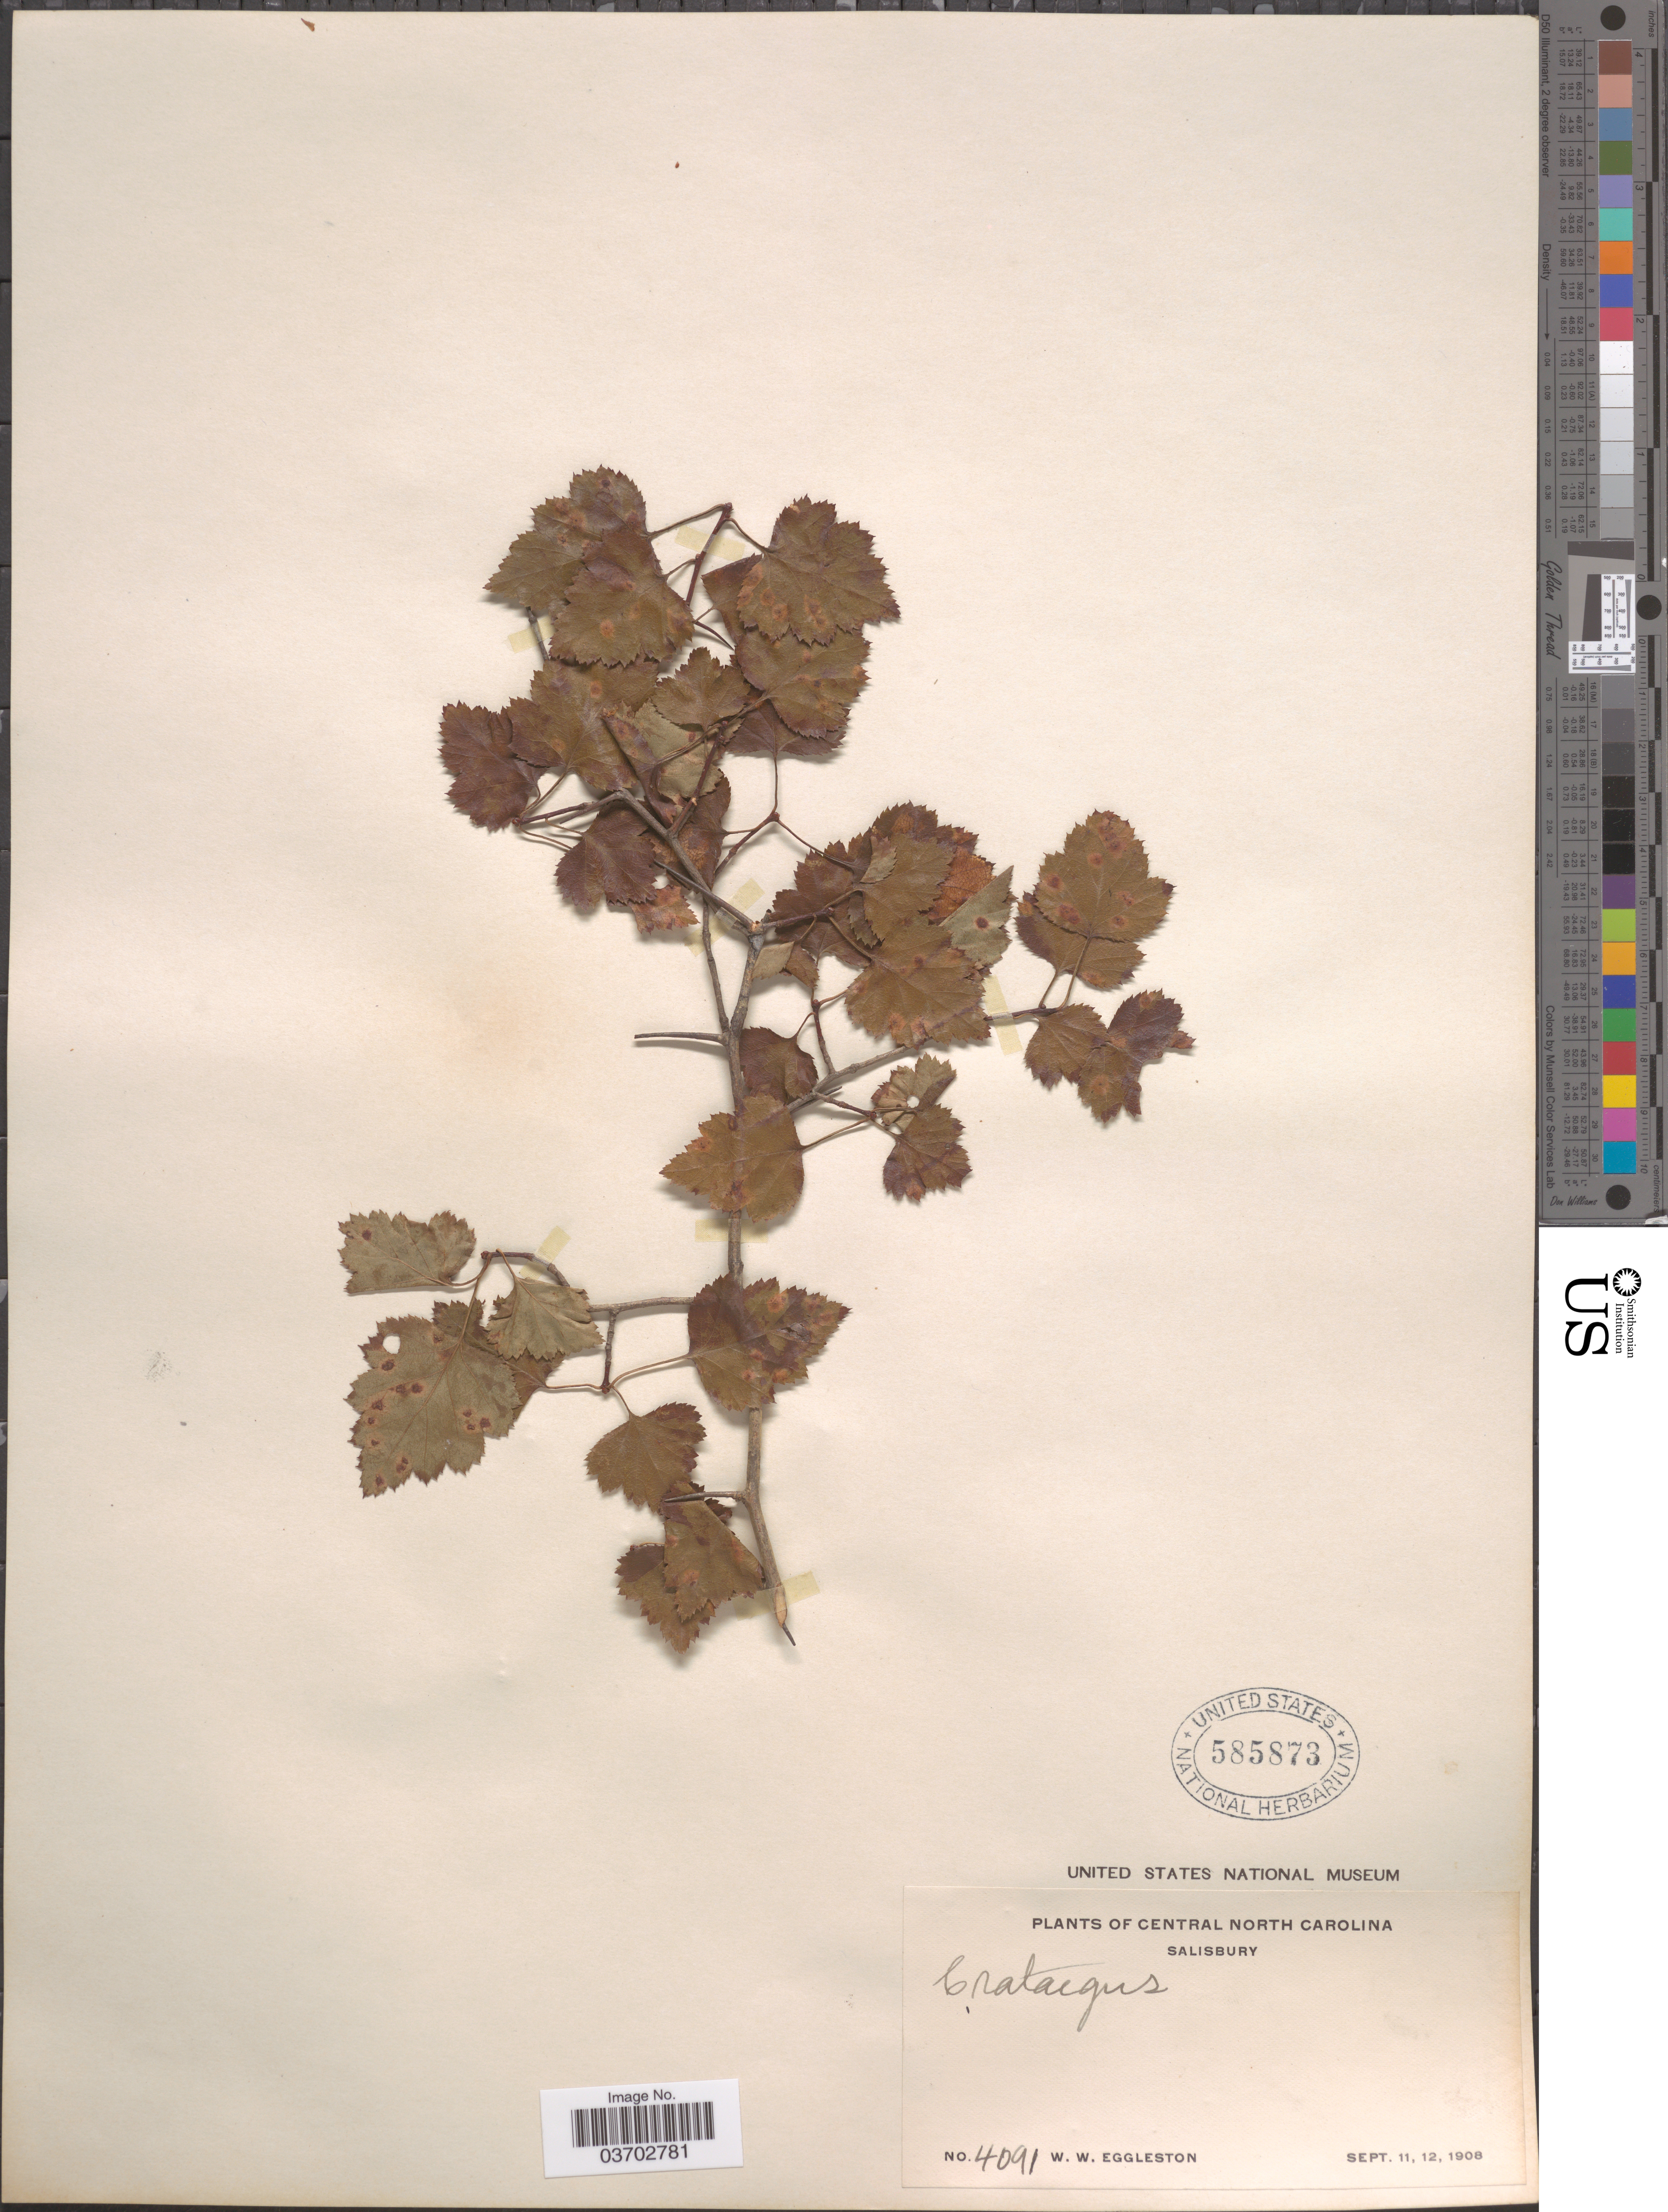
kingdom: Plantae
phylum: Tracheophyta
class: Magnoliopsida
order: Rosales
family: Rosaceae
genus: Crataegus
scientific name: Crataegus sp.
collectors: W. W. Eggleston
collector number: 4091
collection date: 1908-09-11/1908-09-12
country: United States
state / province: North Carolina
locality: Central North Carolina. Salisbury.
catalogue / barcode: US 585873